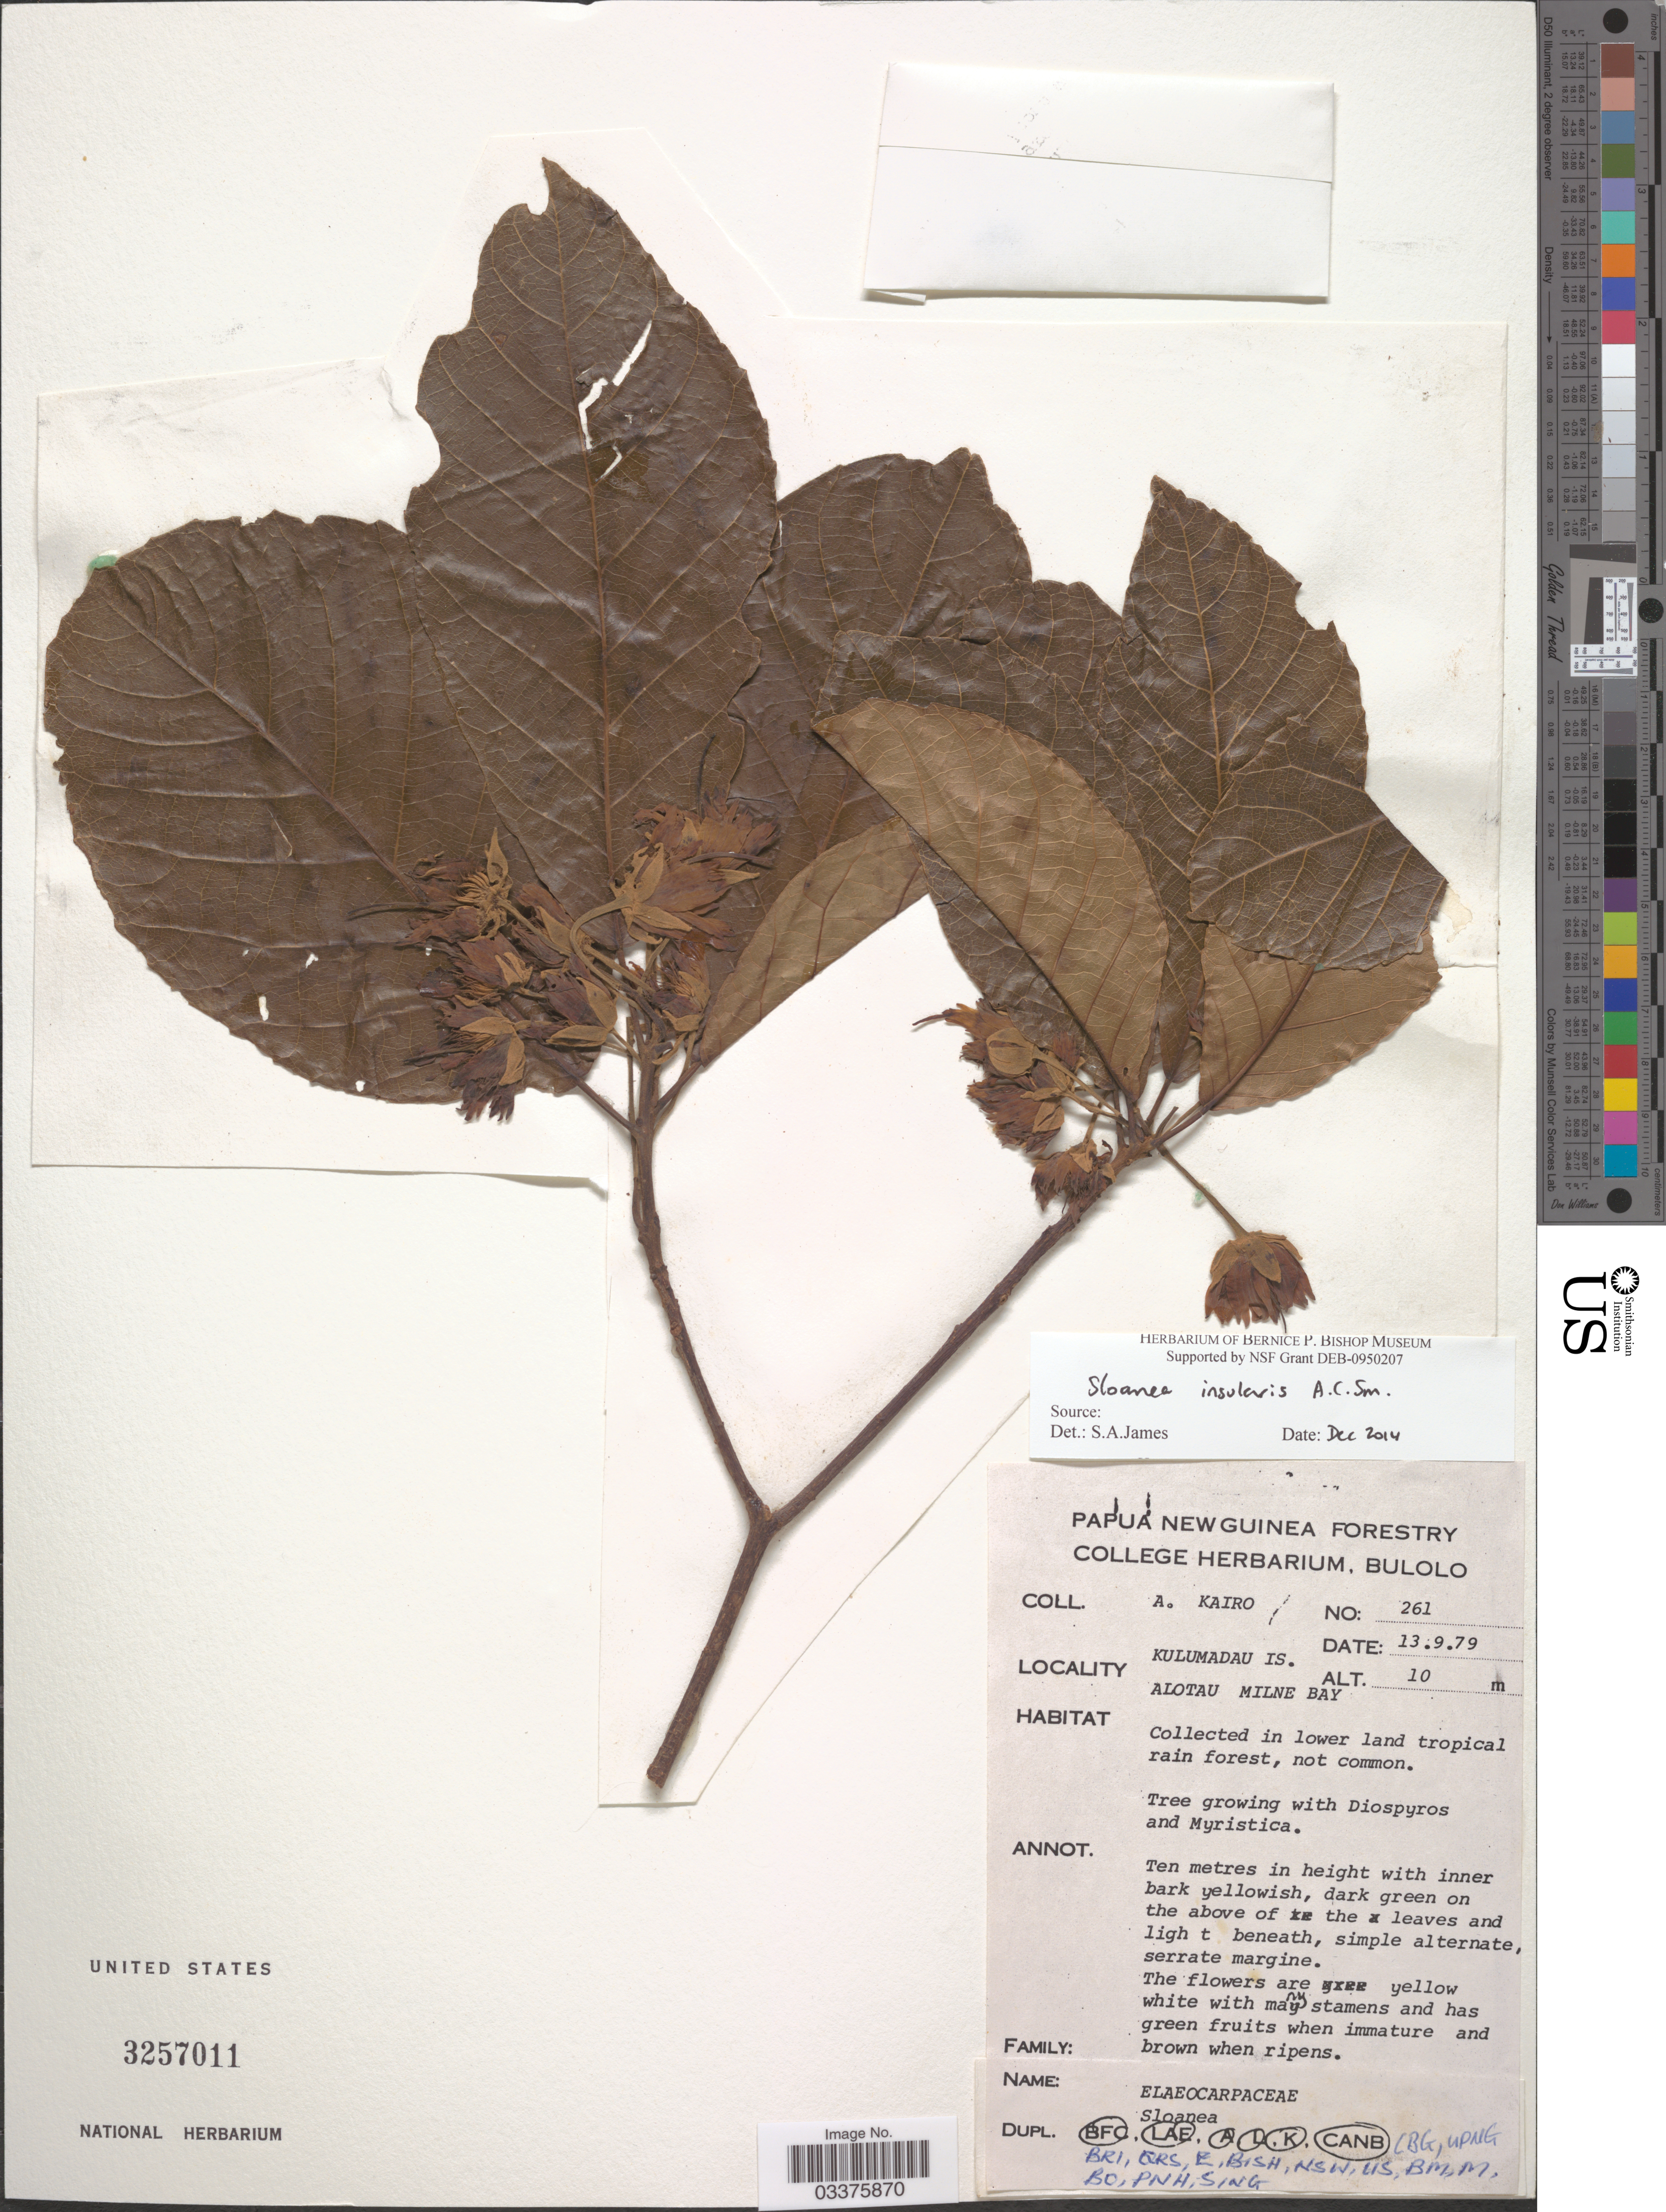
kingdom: Plantae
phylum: Tracheophyta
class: Magnoliopsida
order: Oxalidales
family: Elaeocarpaceae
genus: Sloanea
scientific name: Sloanea insularis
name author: A.C. Sm.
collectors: A. Kairo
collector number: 261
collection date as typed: Transcribed d/m/y: 13/9/79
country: Papua New Guinea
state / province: Milne Bay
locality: Kulumadau Is. Alotau Milne Bay.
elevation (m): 10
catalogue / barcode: US 3257011